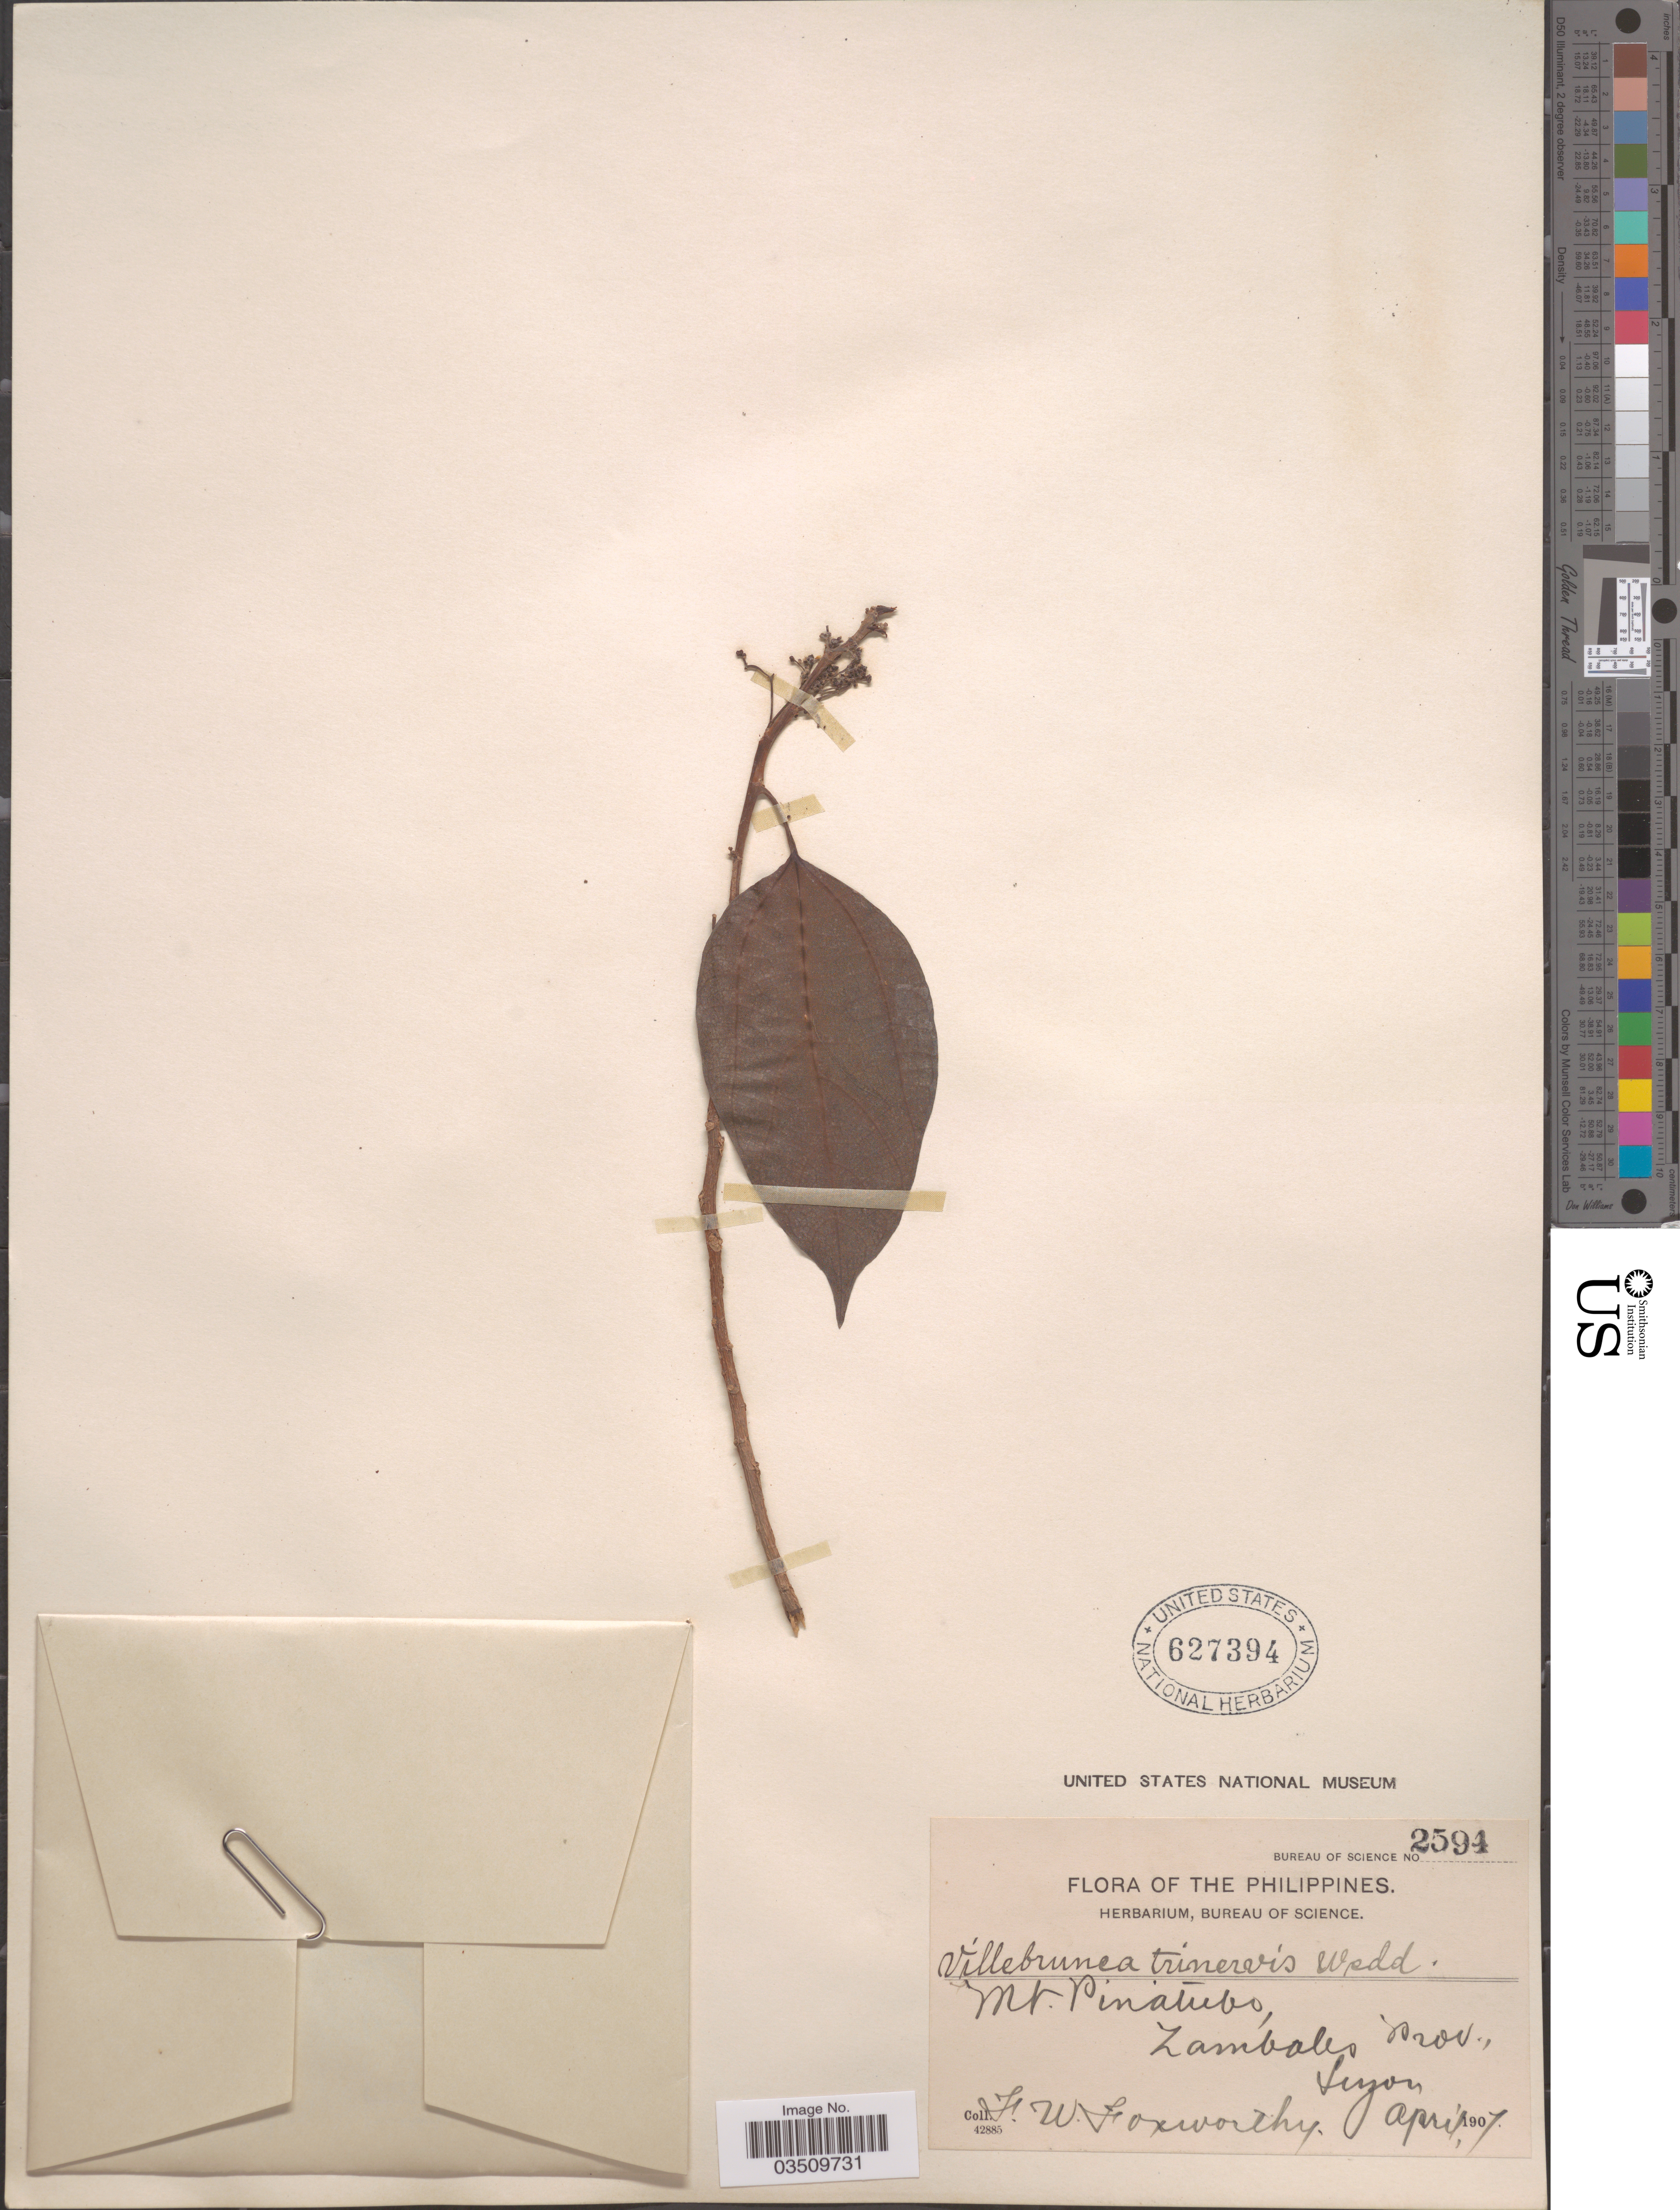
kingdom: Plantae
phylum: Tracheophyta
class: Magnoliopsida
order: Rosales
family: Urticaceae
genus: Oreocnide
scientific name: Oreocnide trinervis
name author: (Wedd.) Miq.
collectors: F. W. Foxworthy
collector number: Bureau of Science 2594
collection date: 1907-04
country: Philippines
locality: Mt. Pinatubo, Zambales Prov., Luzon.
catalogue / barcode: US 627394